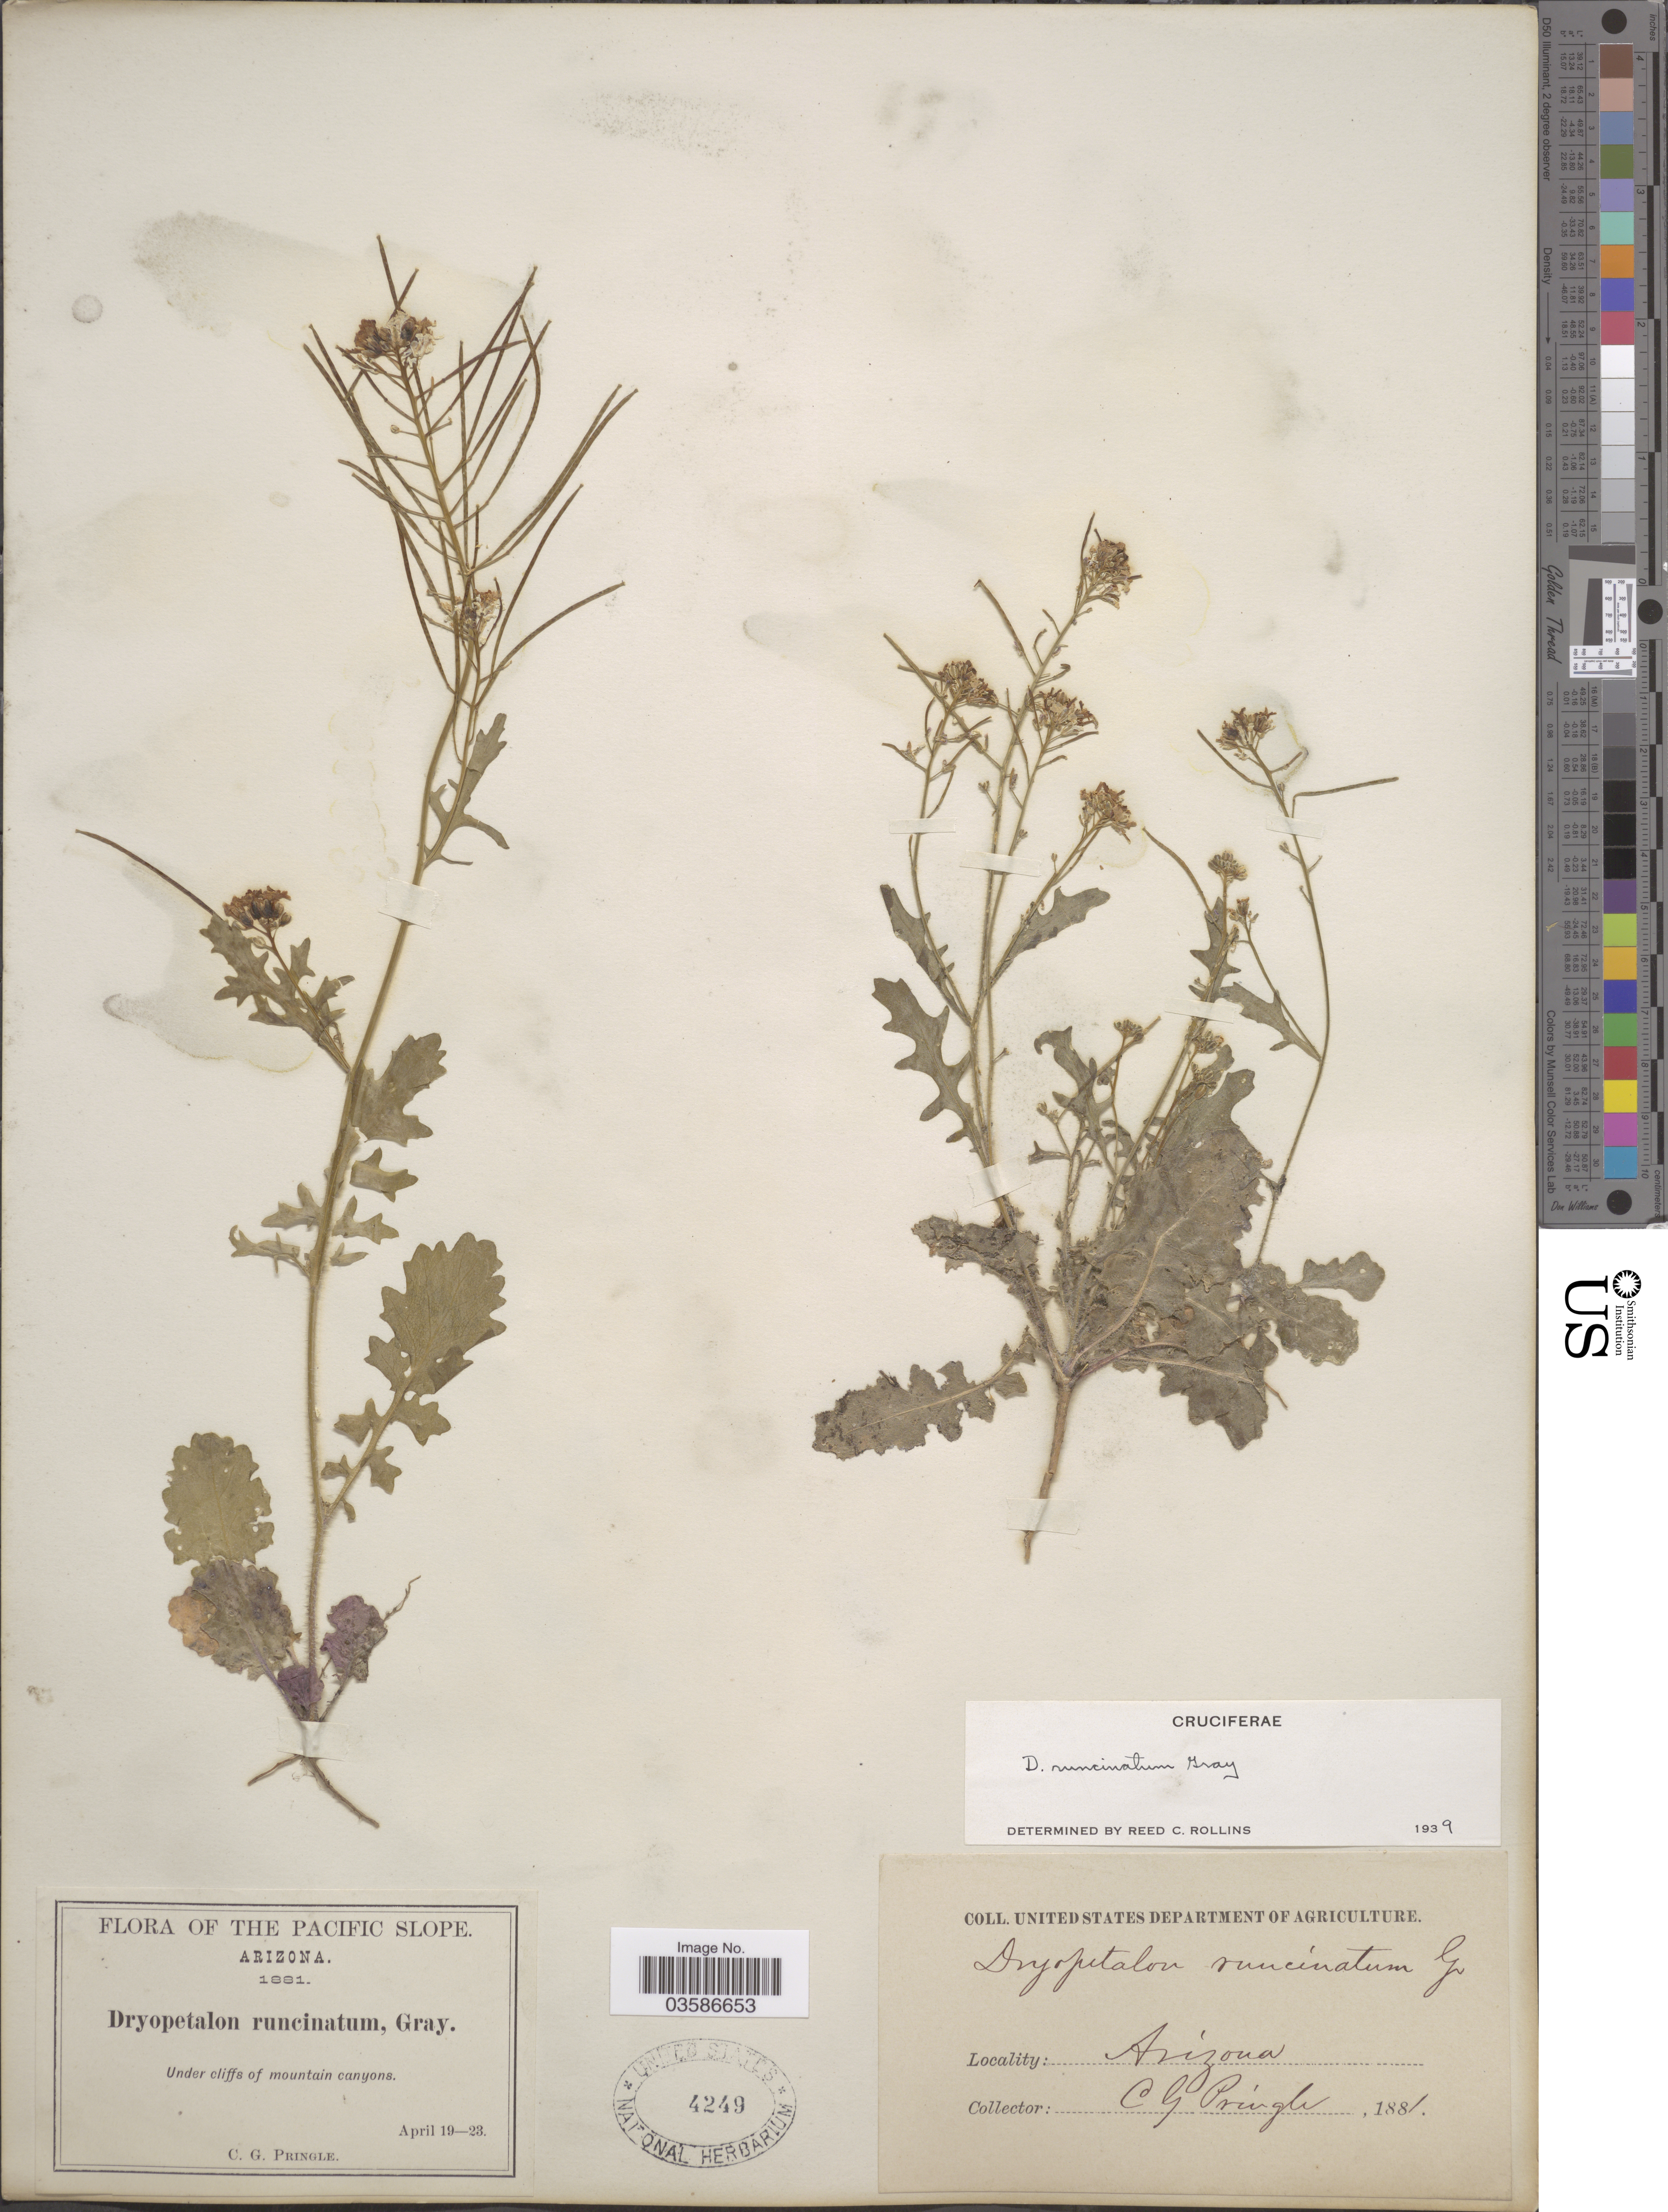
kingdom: Plantae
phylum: Tracheophyta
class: Magnoliopsida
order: Brassicales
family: Brassicaceae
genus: Dryopetalon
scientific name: Dryopetalon runcinatum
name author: A. Gray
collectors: C. G. Pringle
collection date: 1881-04-19/1881-04-23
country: United States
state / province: Arizona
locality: The Pacific Slope. Under cliffs of mountain canyons.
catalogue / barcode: US 4249